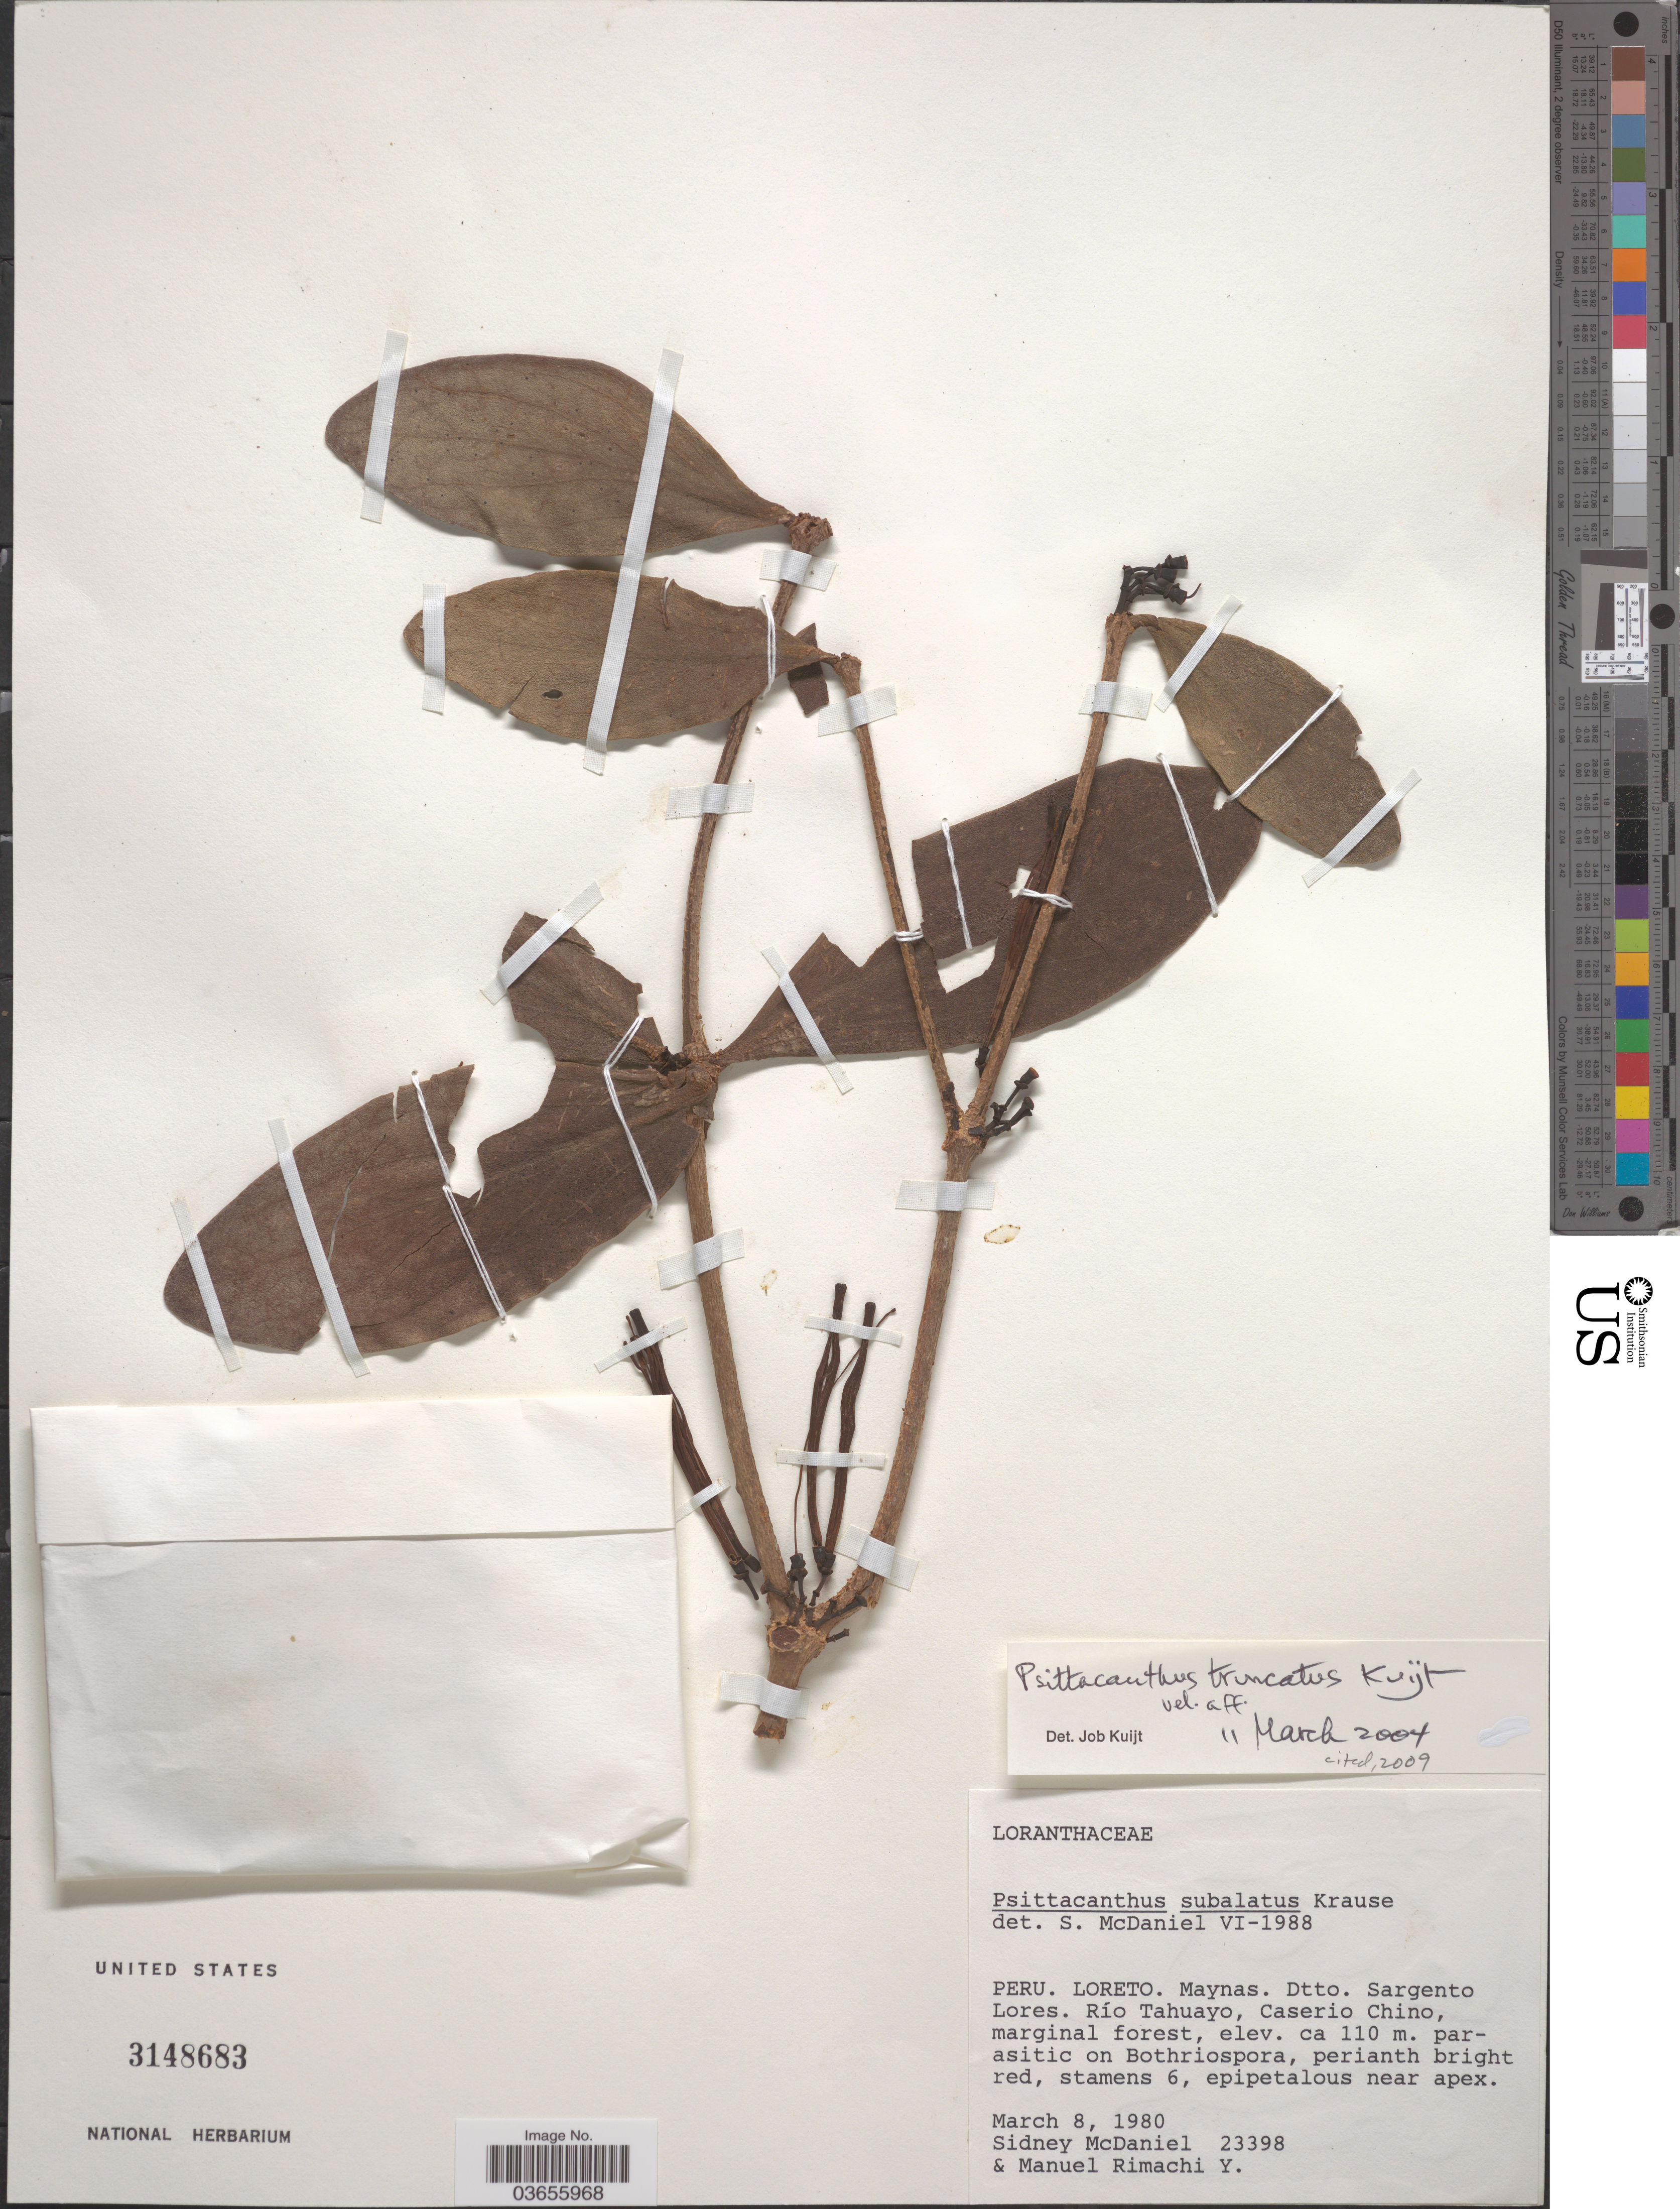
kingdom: Plantae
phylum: Tracheophyta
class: Magnoliopsida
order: Santalales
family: Loranthaceae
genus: Psittacanthus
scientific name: Psittacanthus truncatus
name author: Kuijt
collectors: S. McDaniel & M. Rimachi Y.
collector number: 23398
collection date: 1980-03-08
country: Peru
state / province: Loreto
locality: Maynas. Dtto. Sargento Lores. Río Tahuayo, Caserio Chino, marginal forest.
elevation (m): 110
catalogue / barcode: US 3148683